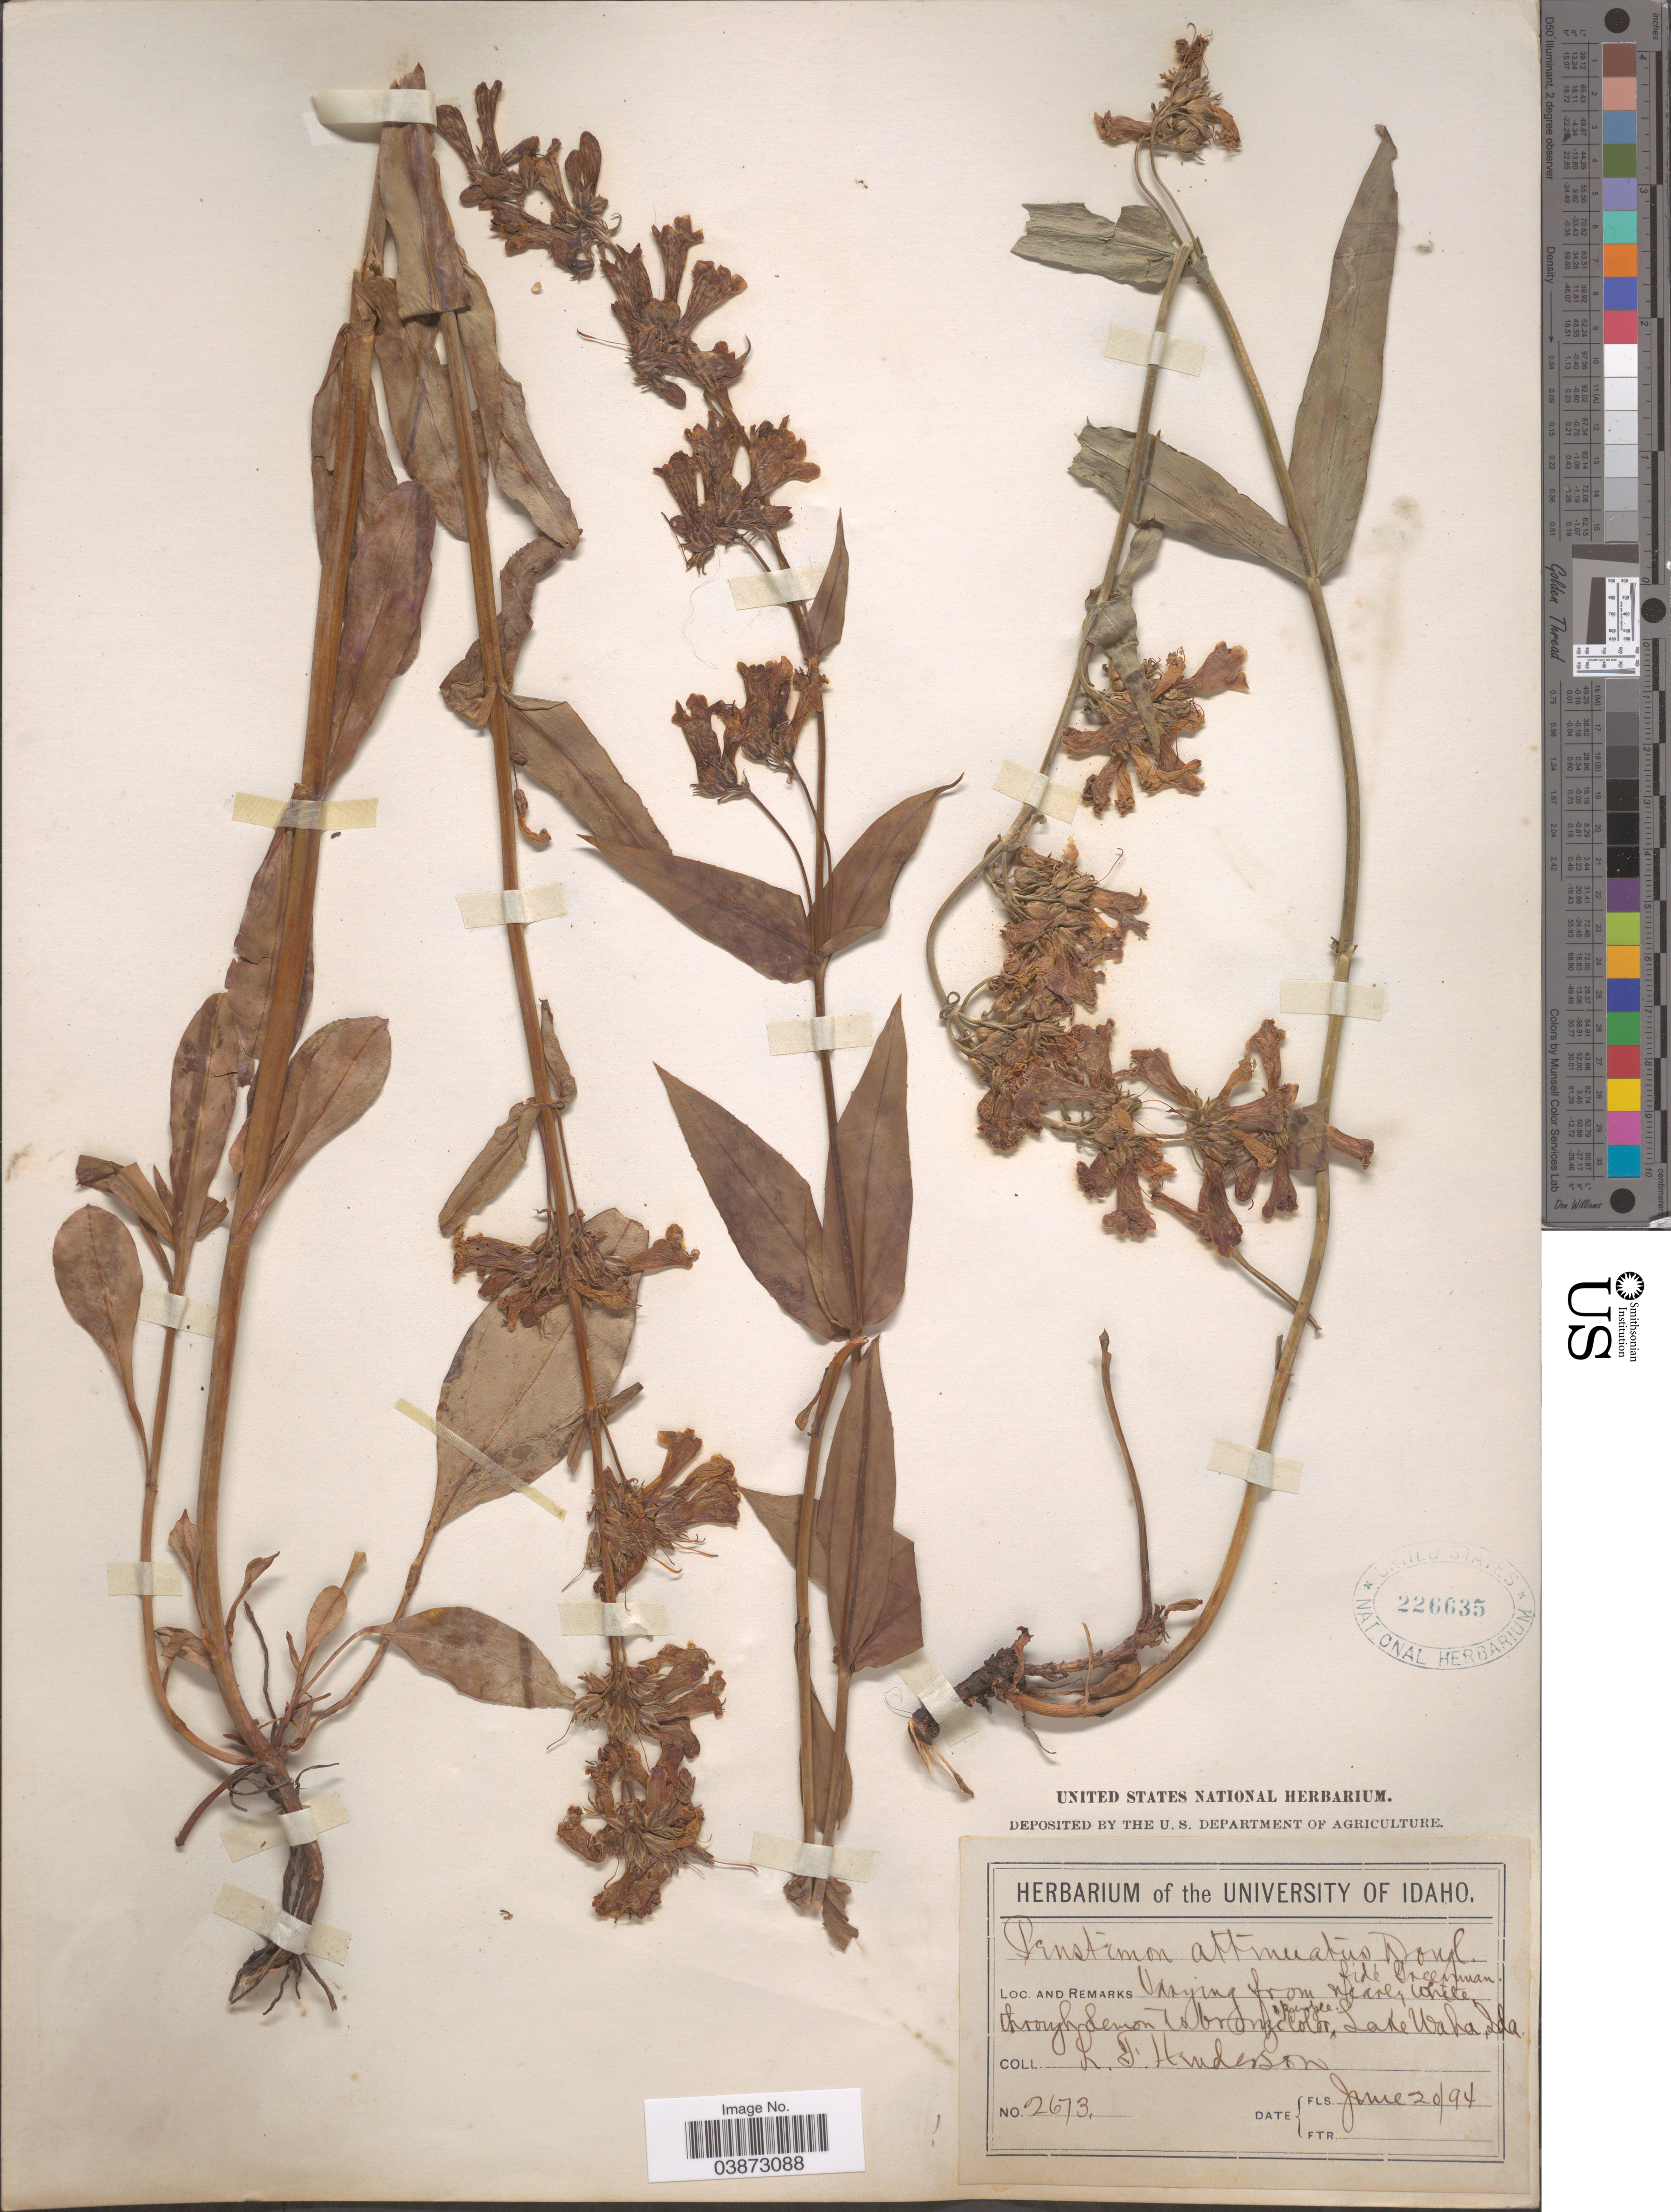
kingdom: Plantae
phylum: Tracheophyta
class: Magnoliopsida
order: Lamiales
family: Plantaginaceae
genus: Penstemon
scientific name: Penstemon attenuatus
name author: Douglas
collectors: L. Henderson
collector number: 2673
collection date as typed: Transcribed d/m/y: 20/6/94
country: United States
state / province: Idaho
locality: Lake Waha.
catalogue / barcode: US 226635